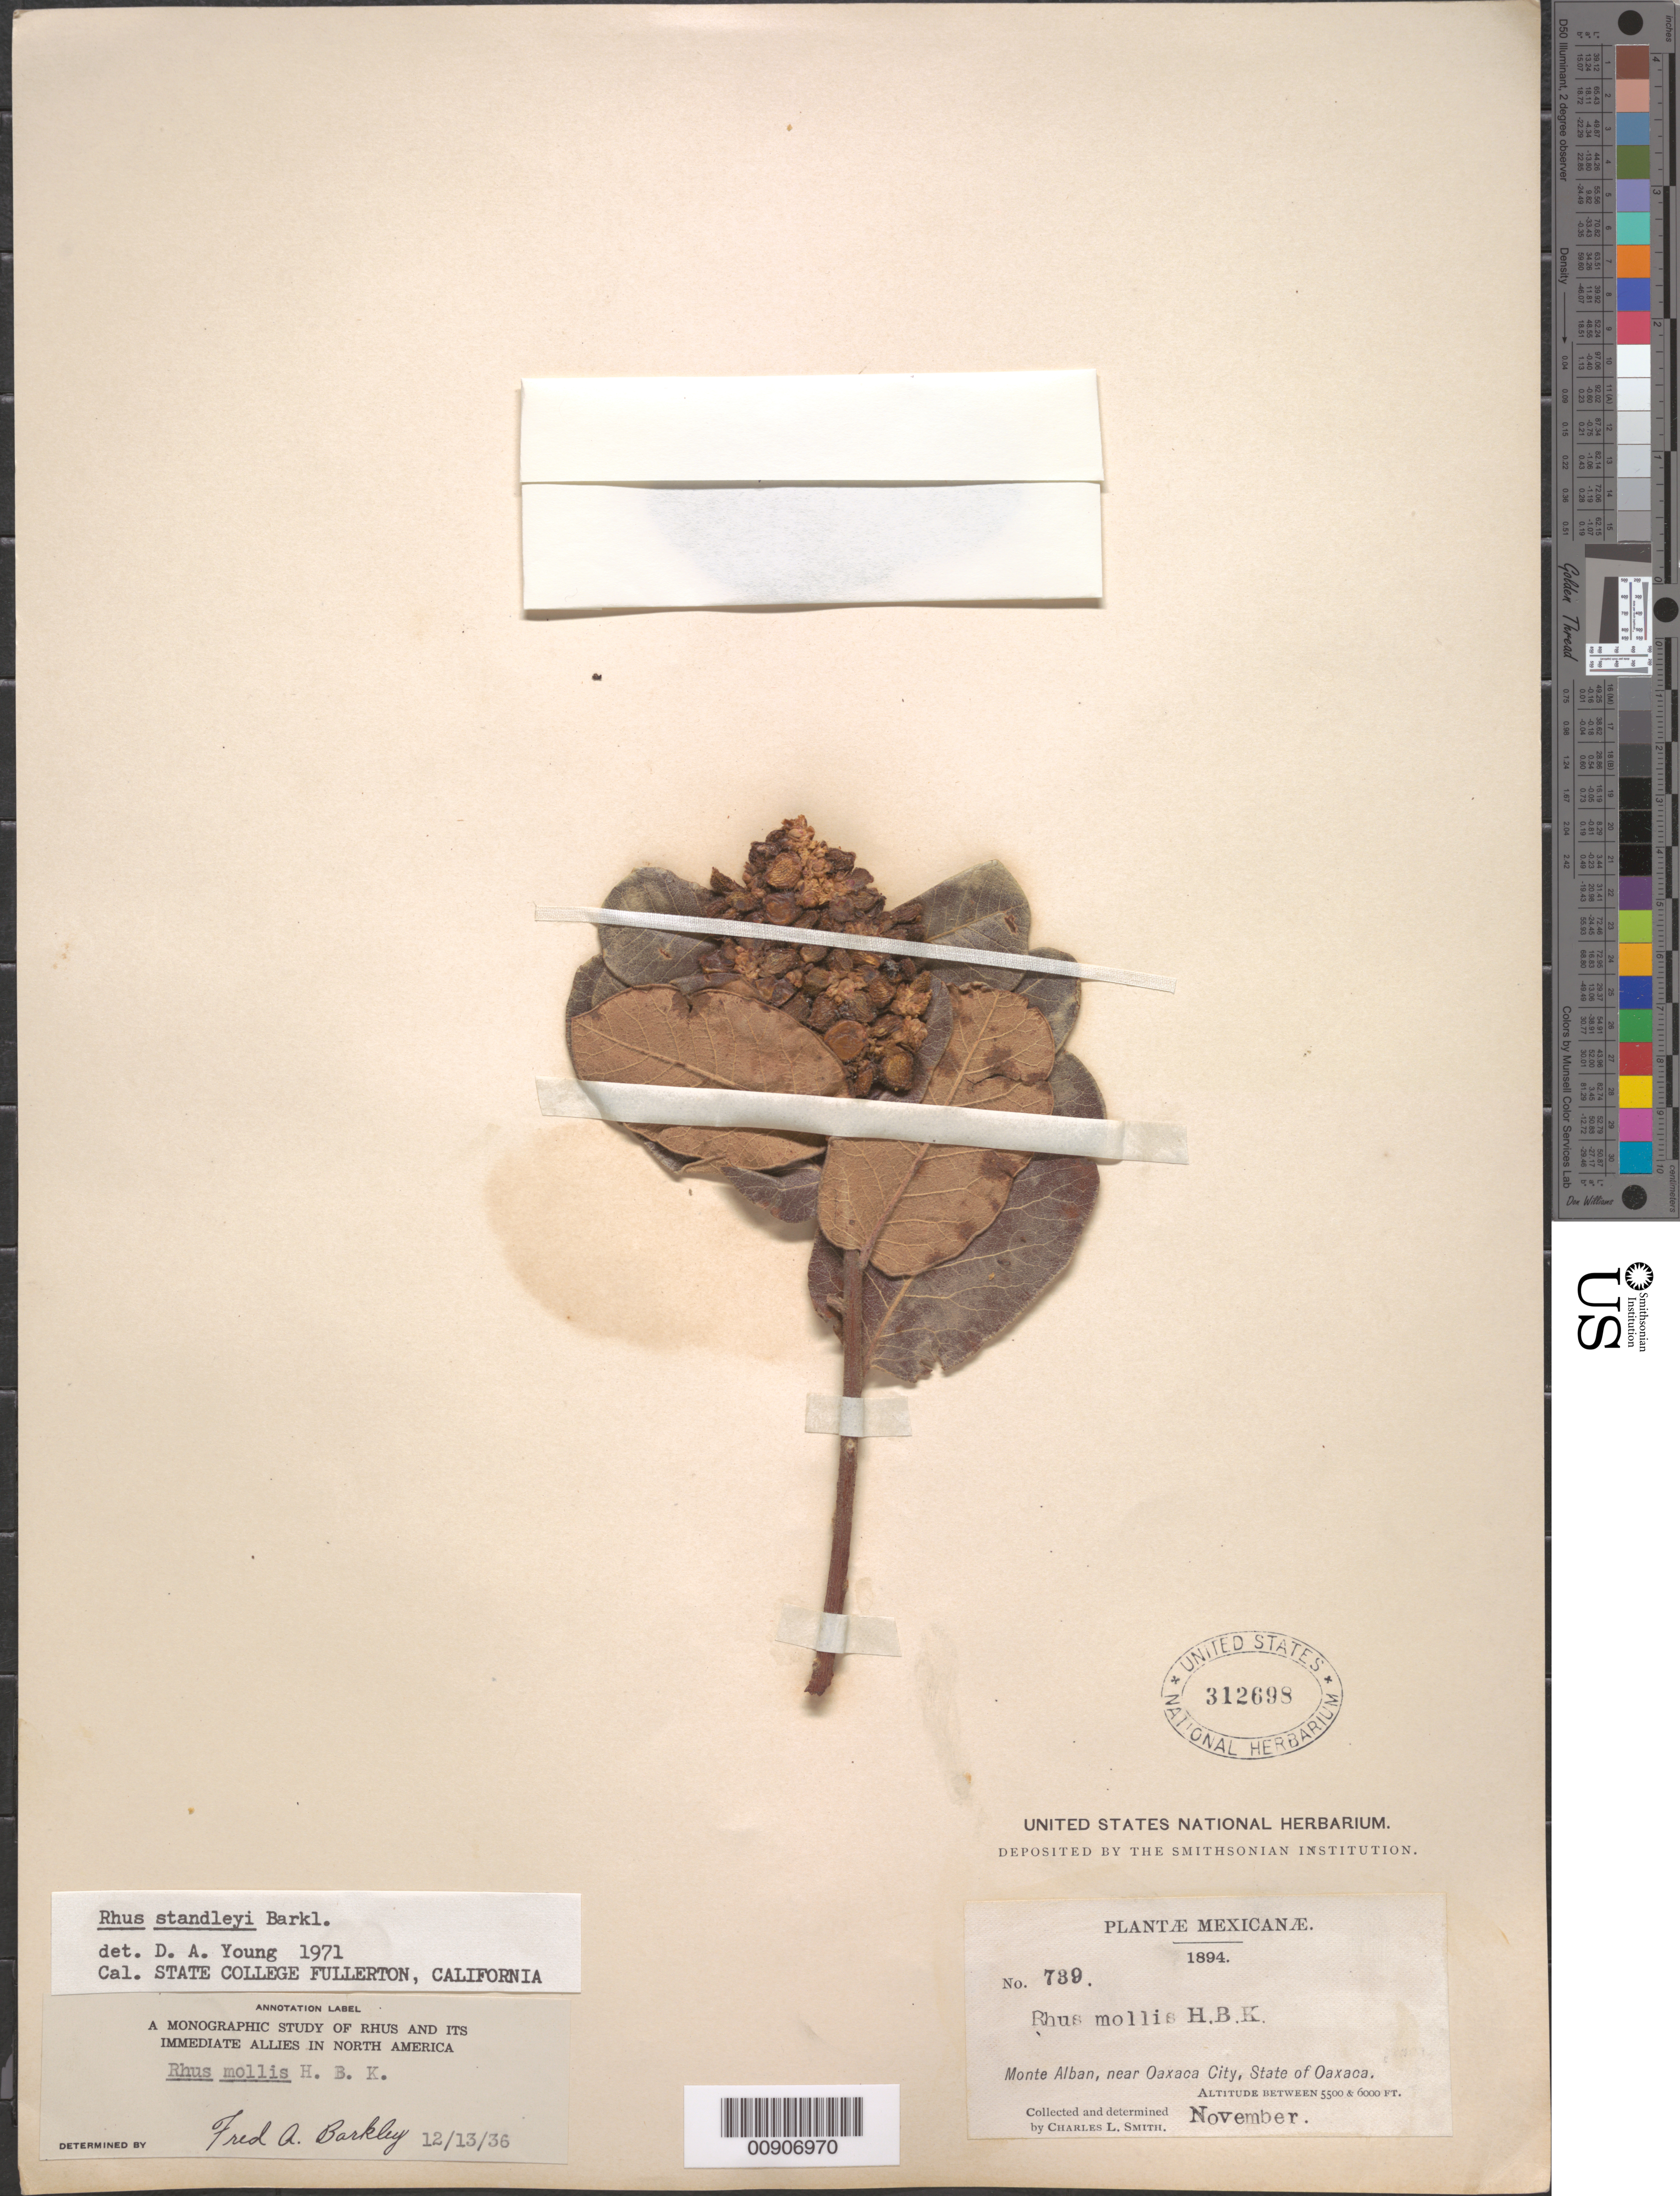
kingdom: Plantae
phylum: Tracheophyta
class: Magnoliopsida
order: Sapindales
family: Anacardiaceae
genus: Rhus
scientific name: Rhus standleyi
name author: F.A. Barkley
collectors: C. L. Smith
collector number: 739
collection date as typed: Nov 1894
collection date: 1894-11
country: Mexico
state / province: Oaxaca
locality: Monte Alban, near Oaxaca City, State of Oaxaca.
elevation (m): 1676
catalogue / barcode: US 312698